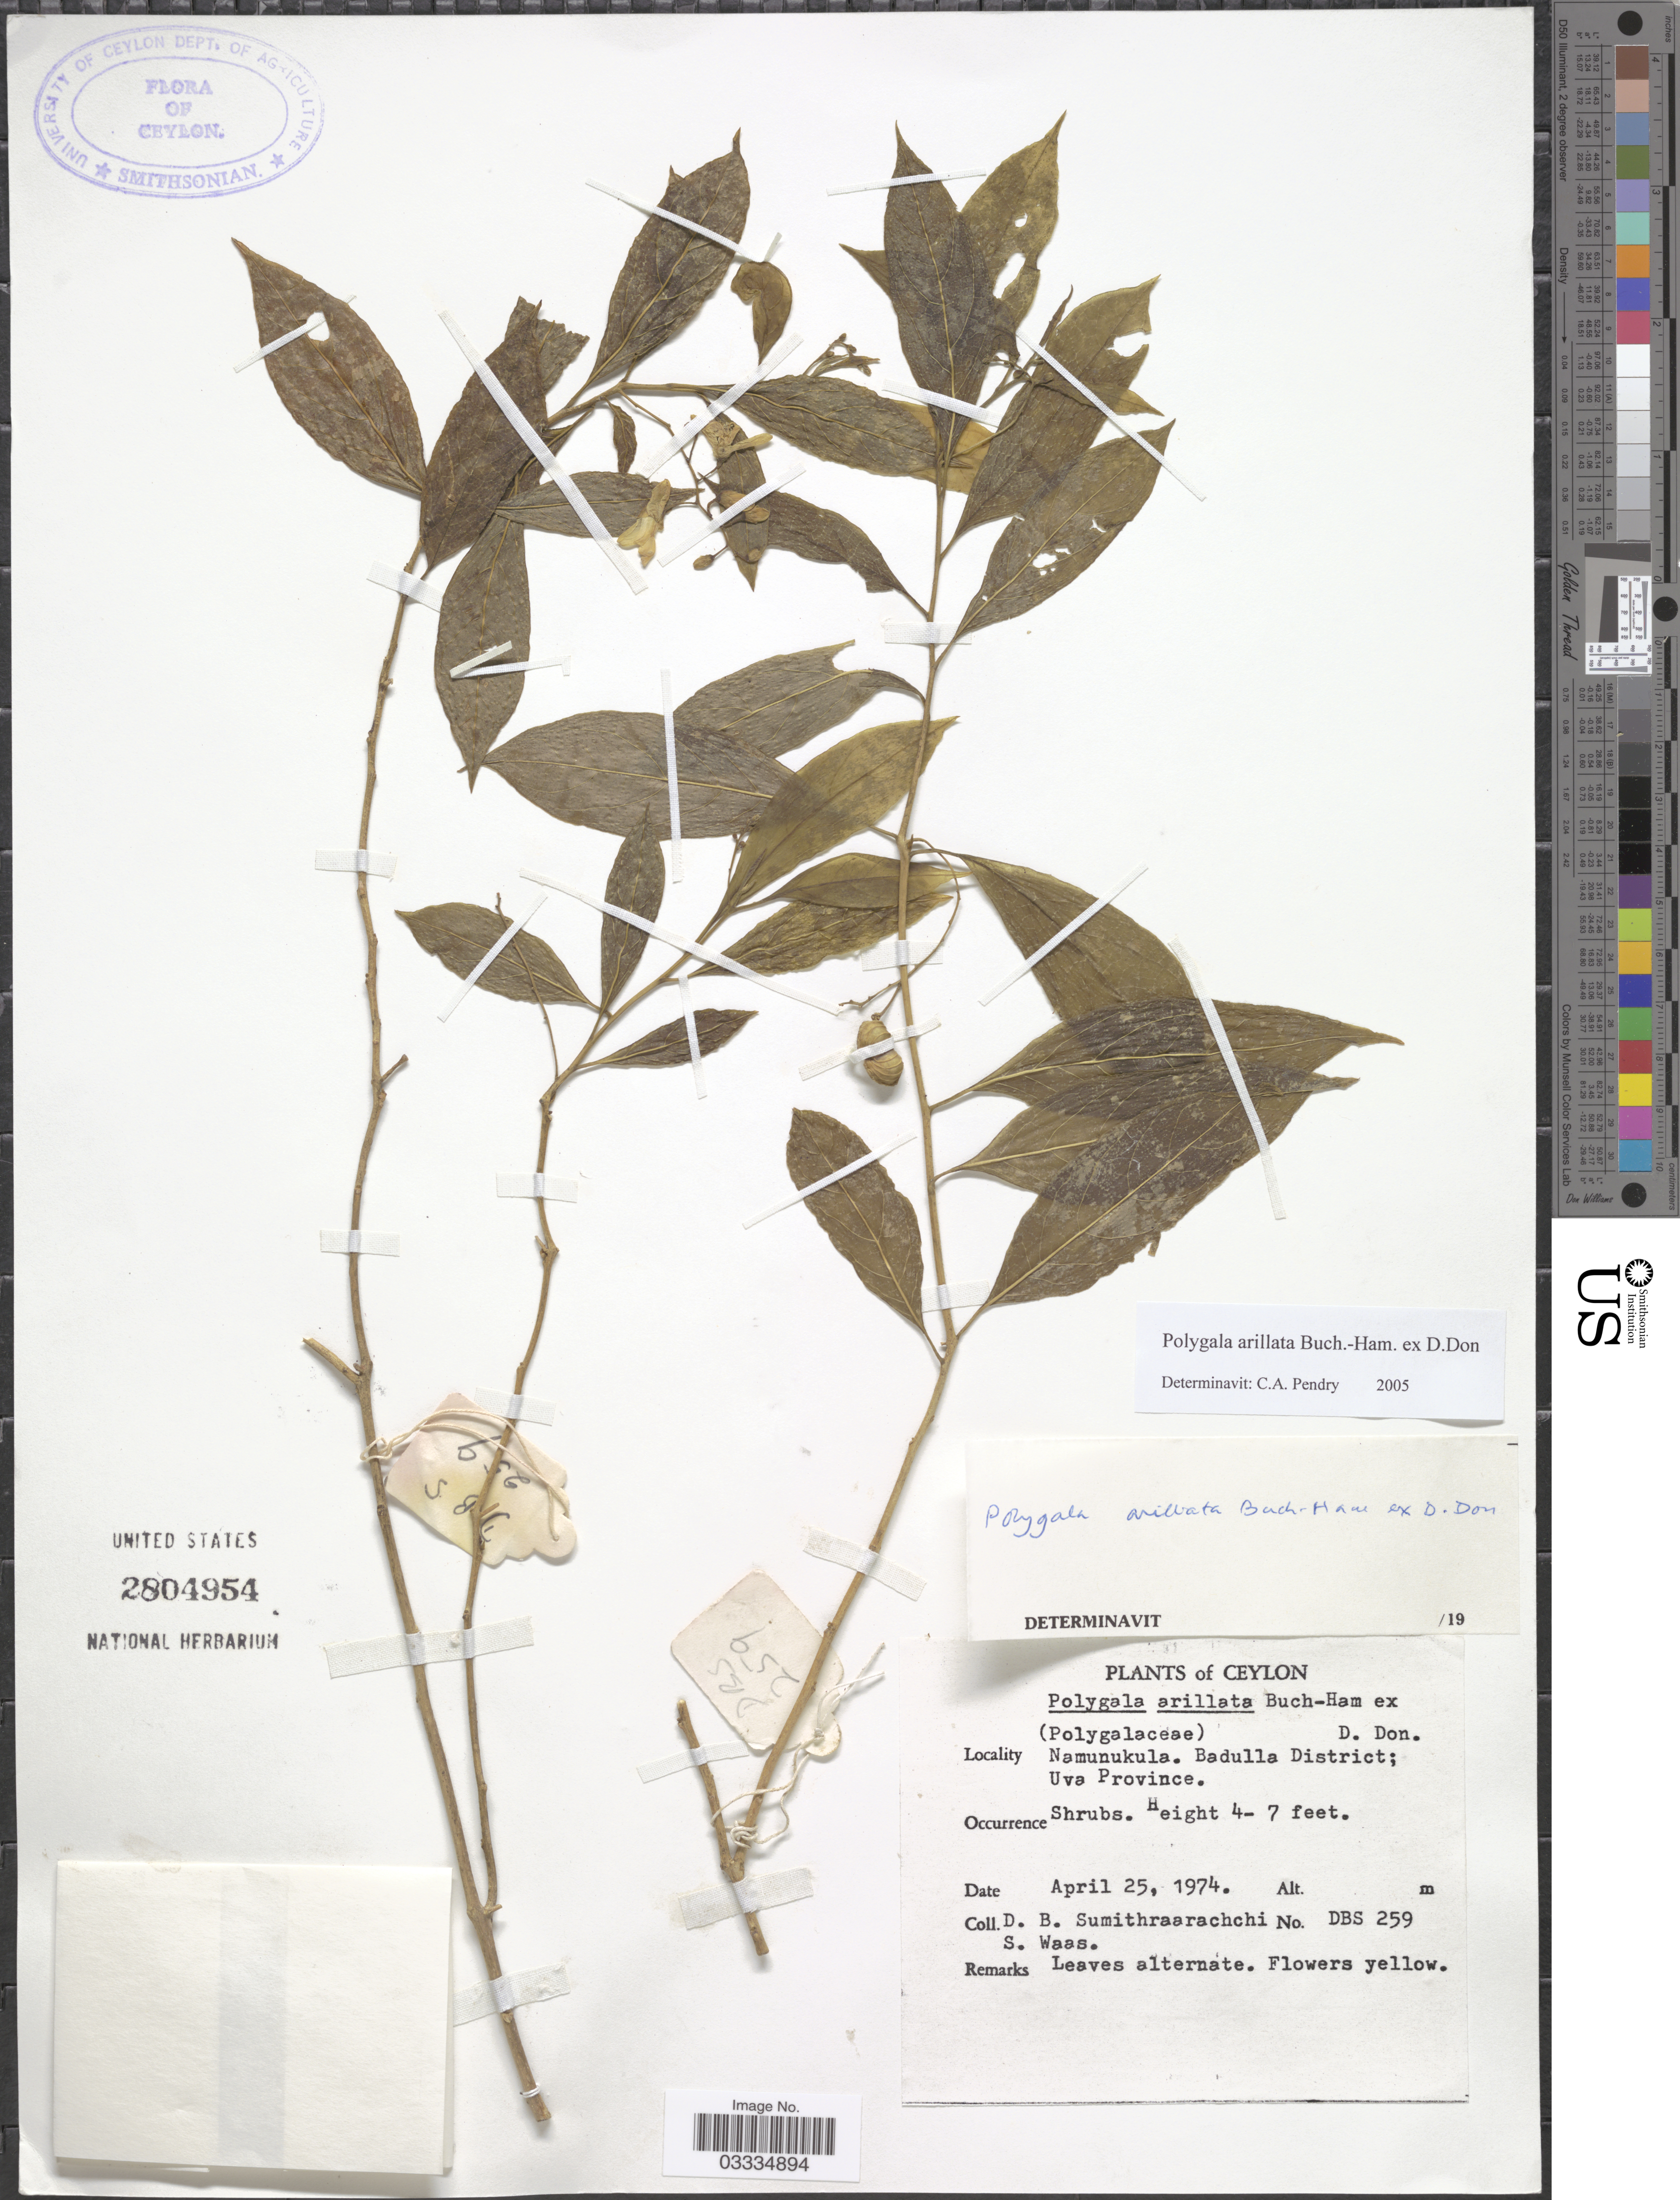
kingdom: Plantae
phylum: Tracheophyta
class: Magnoliopsida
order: Fabales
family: Polygalaceae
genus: Polygala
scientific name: Polygala arillata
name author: Buch.-Ham. ex D. Don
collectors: D. B. Sumithraarachchi & S. Waas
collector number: DBS 259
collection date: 1974-04-25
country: Sri Lanka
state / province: Uva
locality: Ceylon. Namunukula. Badulla District.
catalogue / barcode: US 2804954